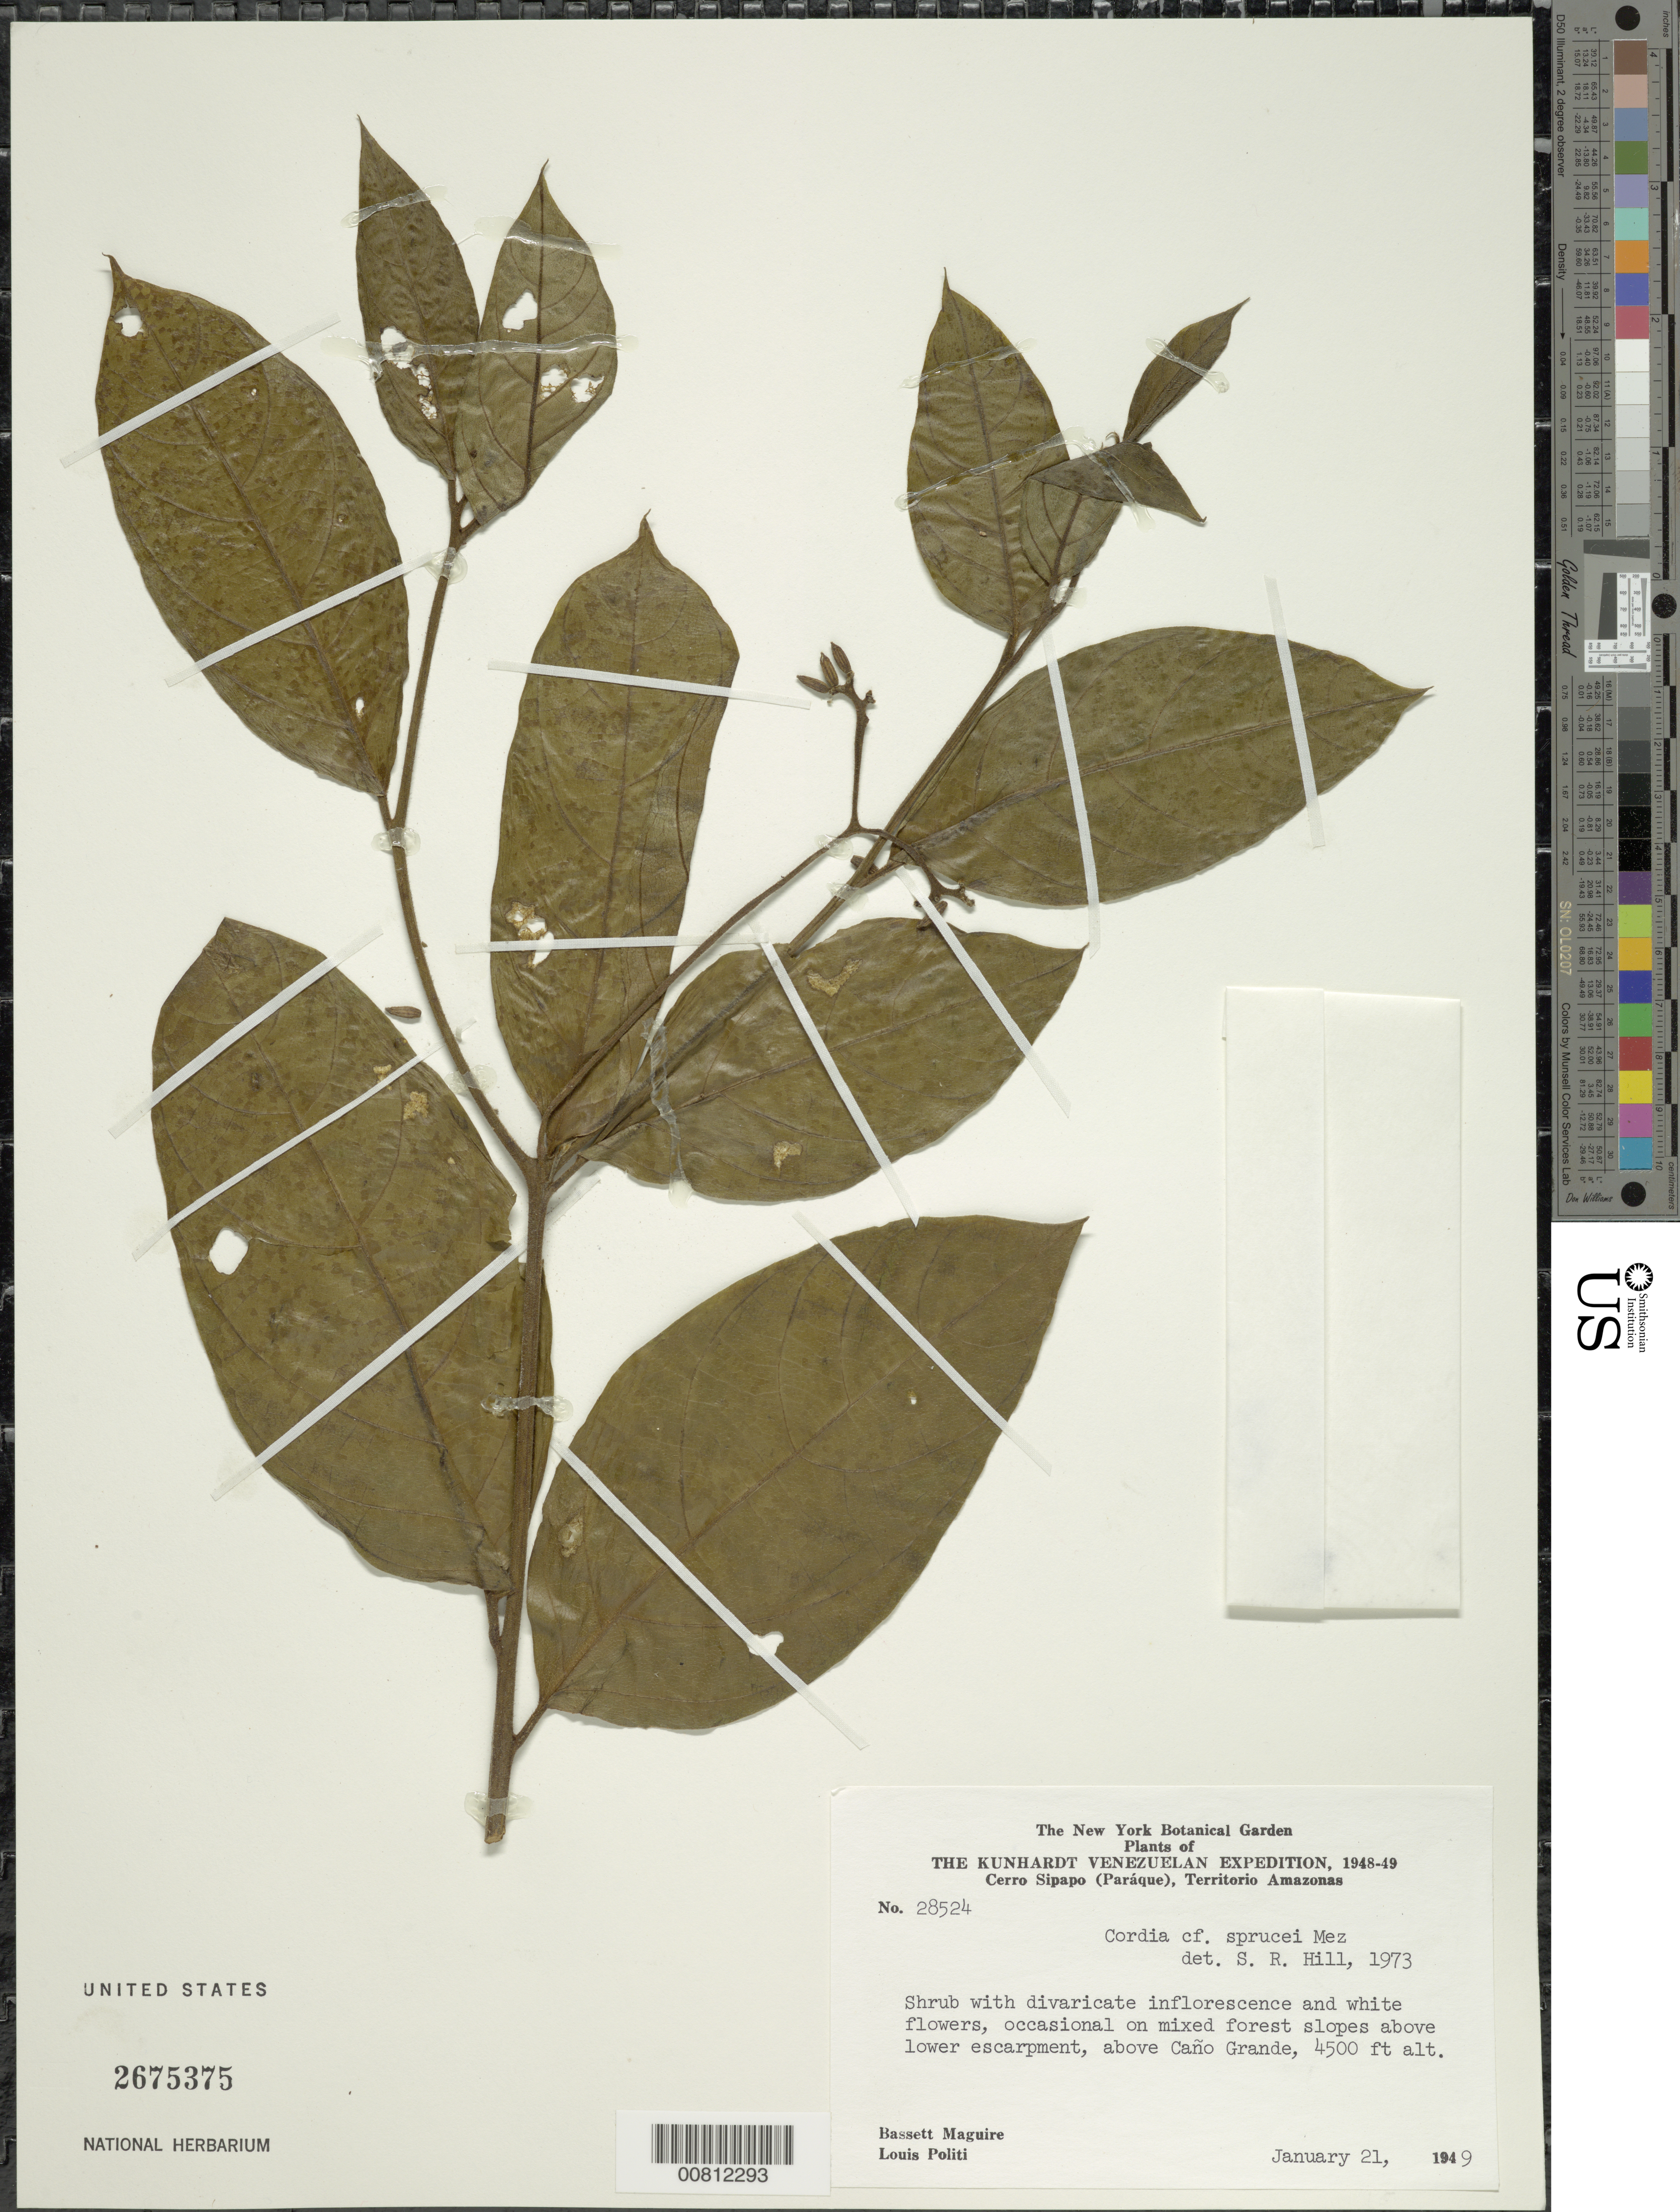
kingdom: Plantae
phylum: Tracheophyta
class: Magnoliopsida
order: Boraginales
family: Cordiaceae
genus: Cordia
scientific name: Cordia sprucei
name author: Mez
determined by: Hill, Steven R.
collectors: B. Maguire & L. Politi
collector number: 28524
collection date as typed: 21-Jan-49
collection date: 1949-01-21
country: Venezuela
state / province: Amazonas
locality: Cerro Sipapo (Paráque), above Caño Grande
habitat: Mixed forest slopes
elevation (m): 4500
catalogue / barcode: US 2675375